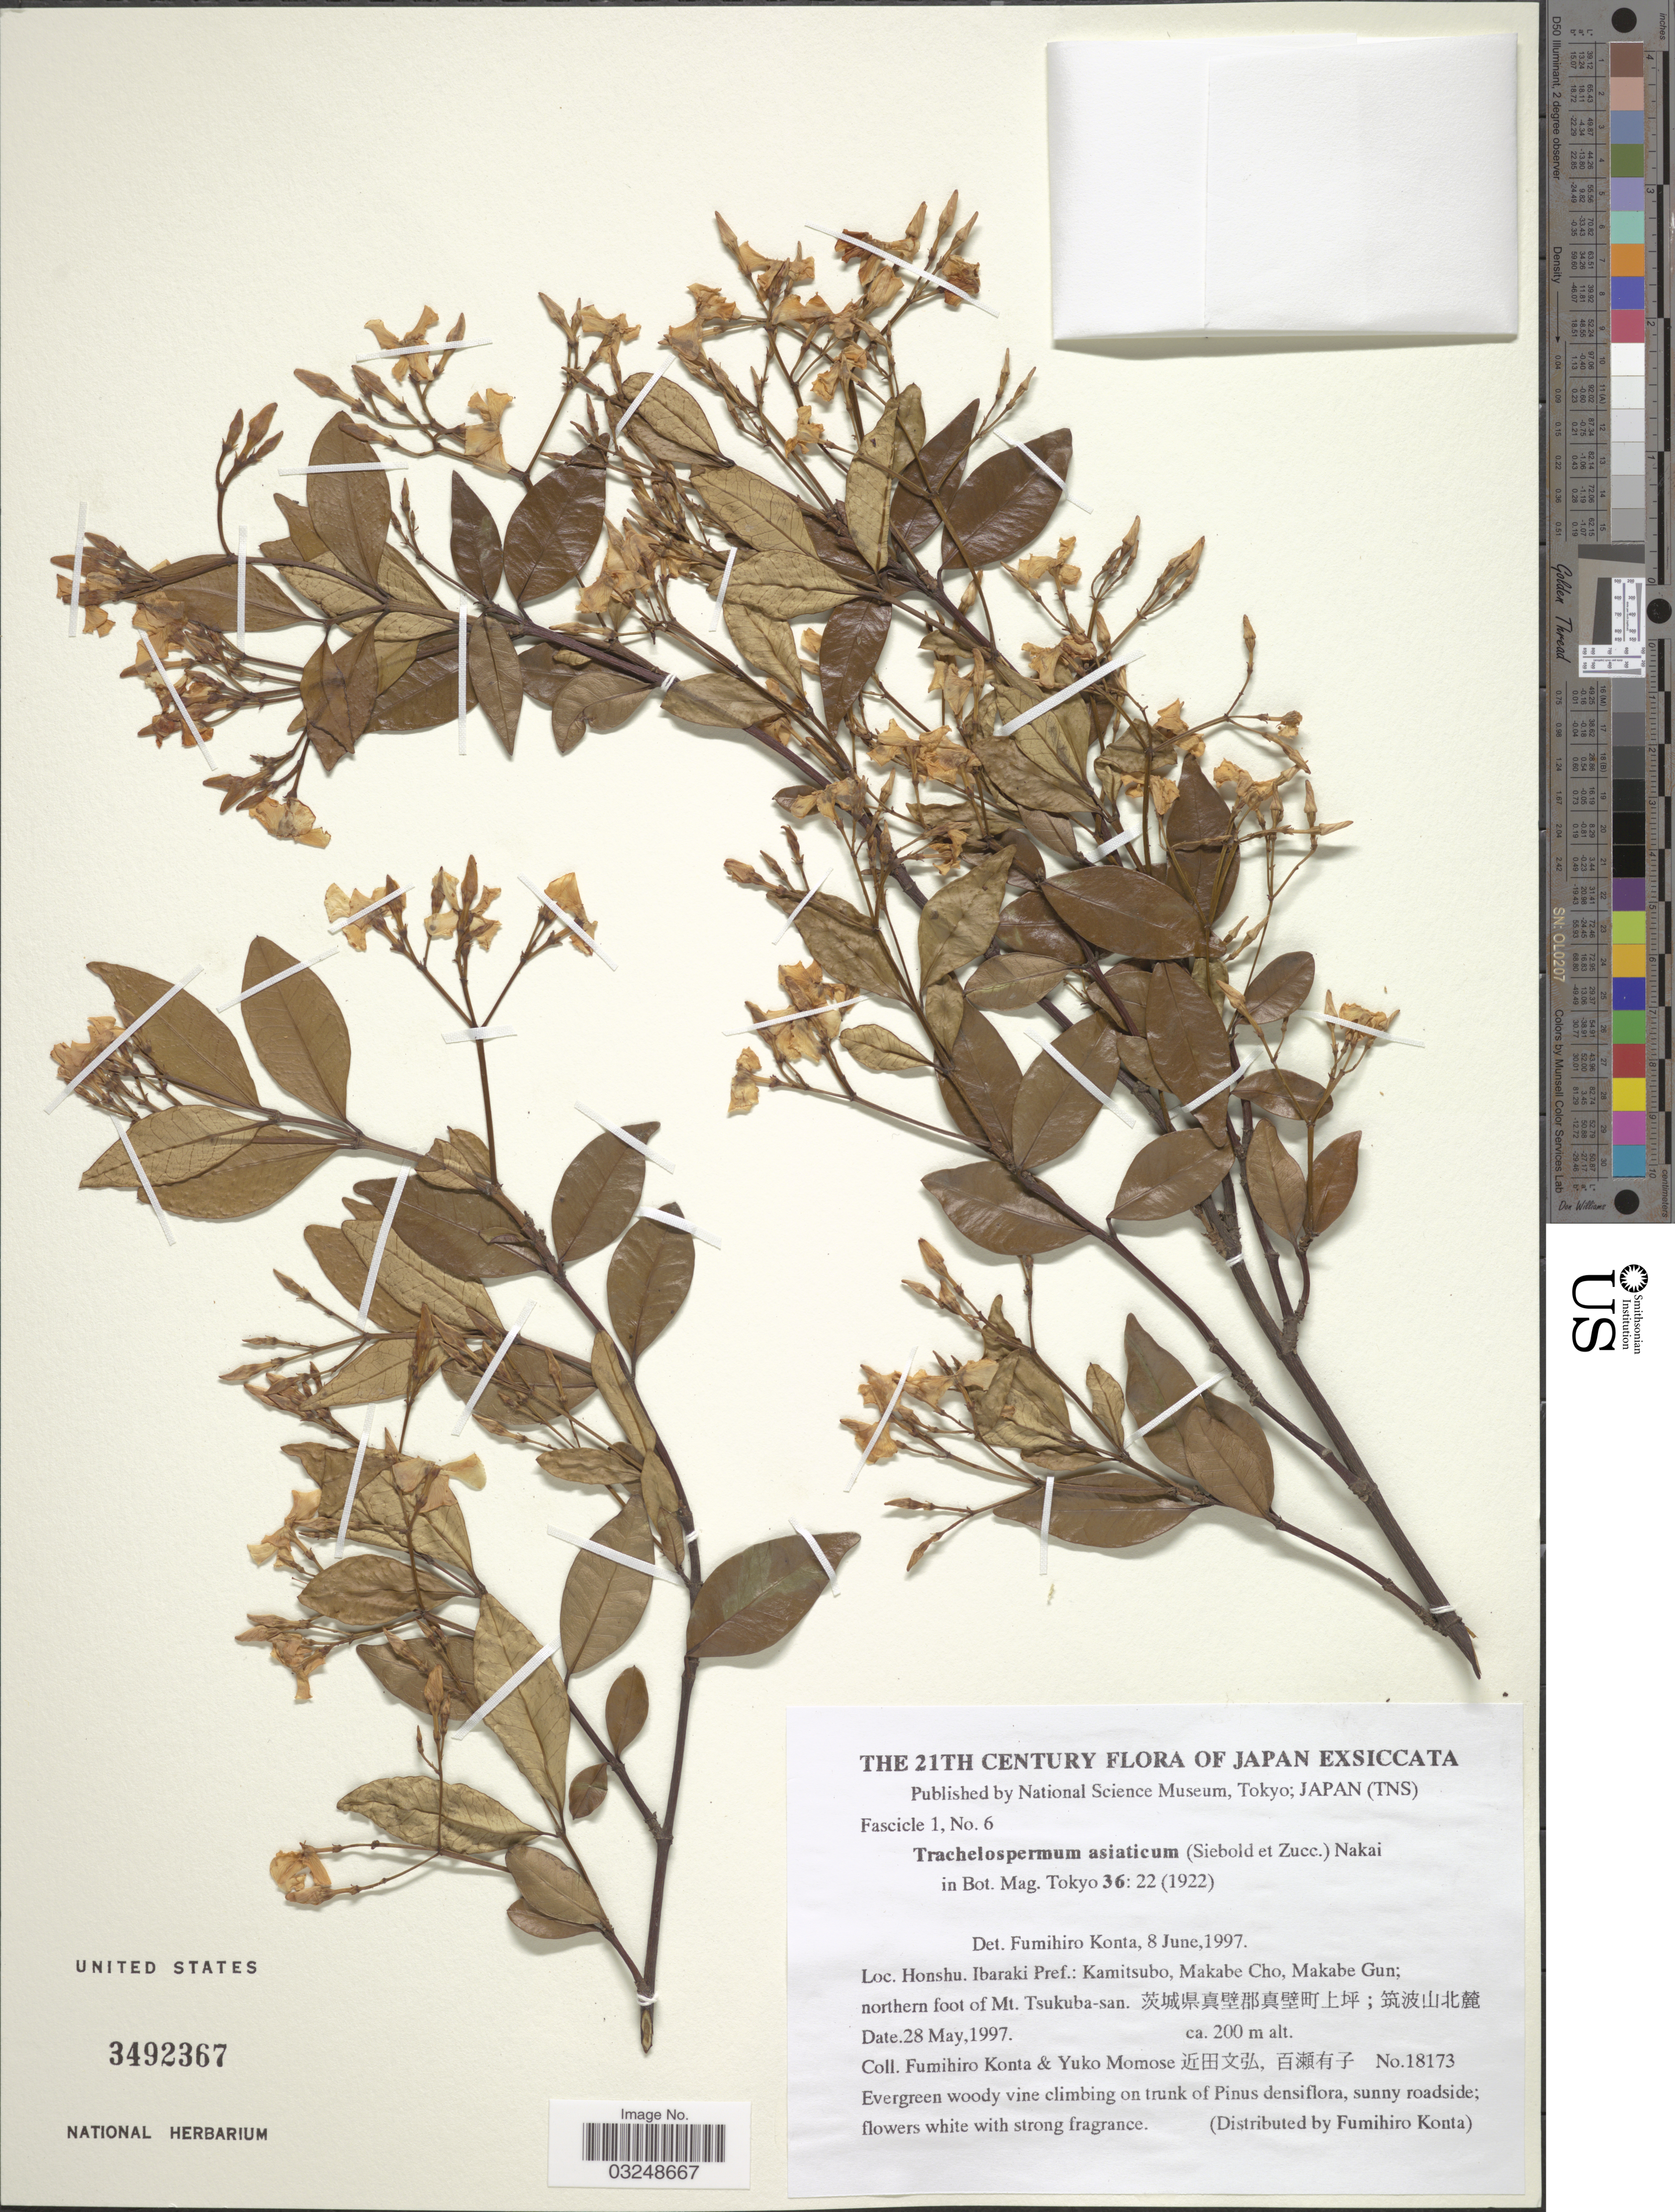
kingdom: Plantae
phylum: Tracheophyta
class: Magnoliopsida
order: Gentianales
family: Apocynaceae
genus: Trachelospermum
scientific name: Trachelospermum asiaticum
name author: (Siebold & Zucc.) Nakai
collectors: F. Konta & Y. Momose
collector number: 18173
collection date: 1997-05-28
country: Japan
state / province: Ibaraki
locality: Honsu. Ibaraki Pref.: Kamitsubo, Makabe Cho, Makabe Gun; northern foot of Mt. Tsukuba-san. X.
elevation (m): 200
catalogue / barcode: US 3492367